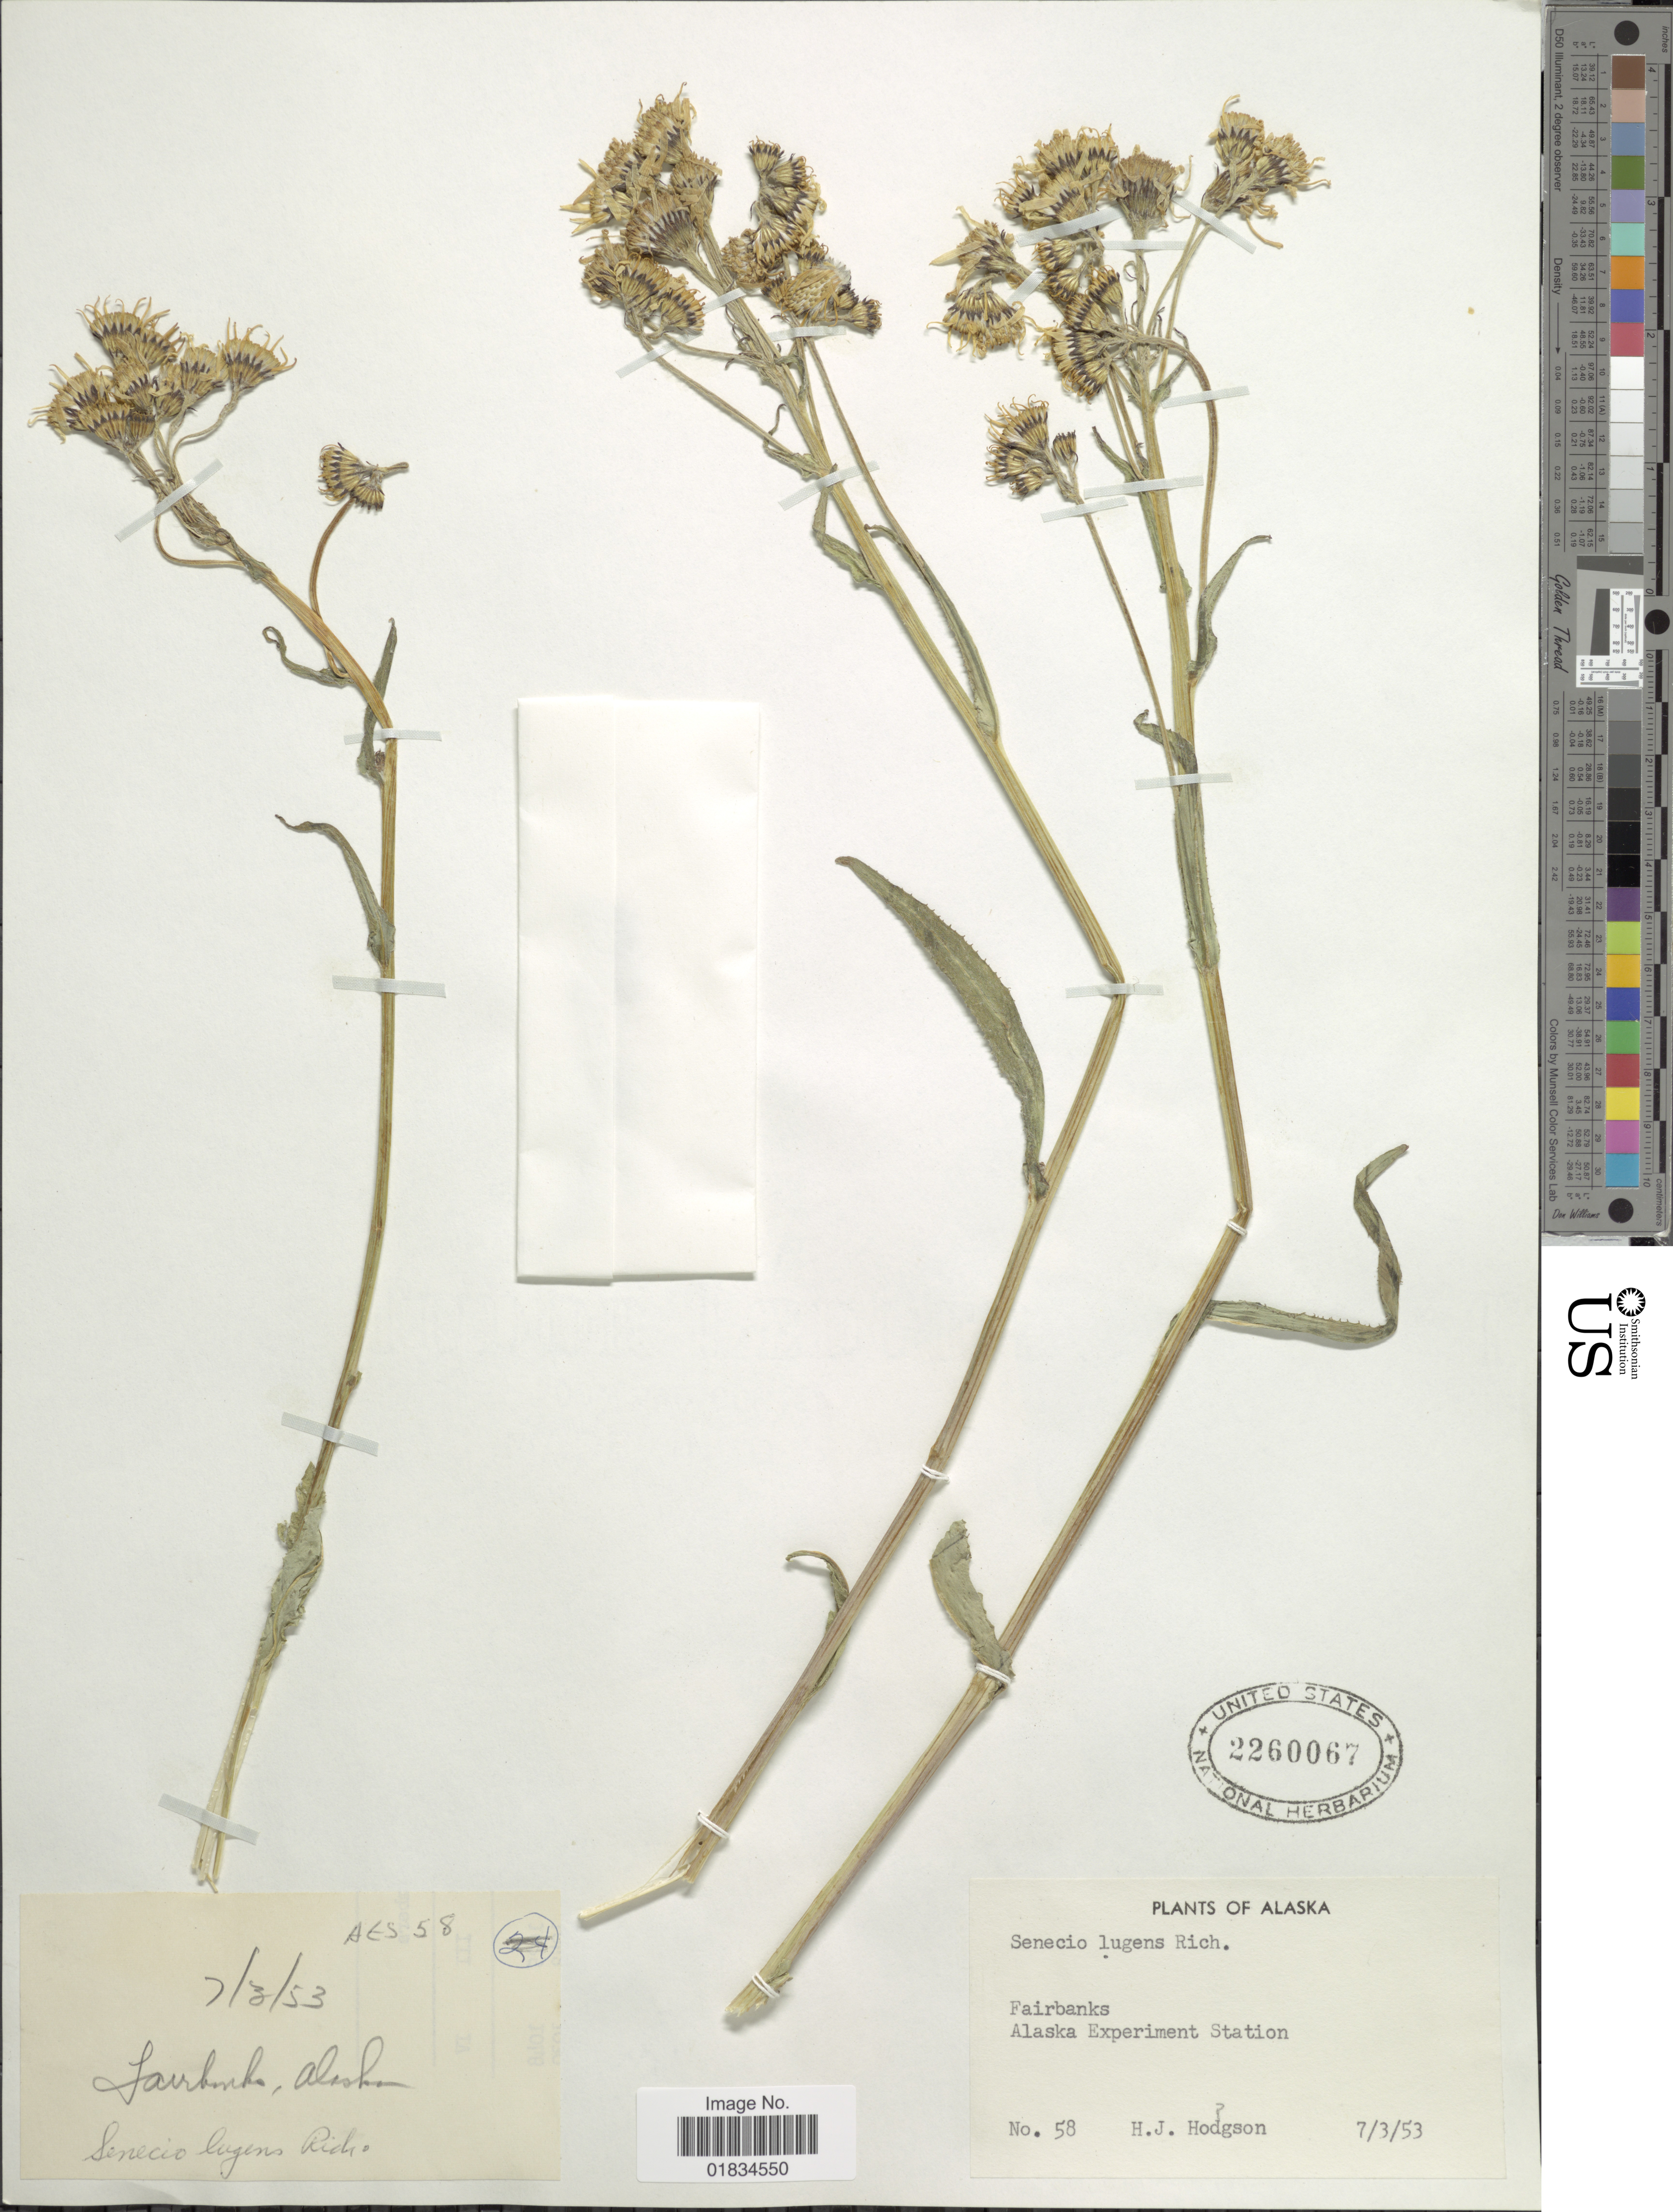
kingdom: Plantae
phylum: Tracheophyta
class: Magnoliopsida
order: Asterales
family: Asteraceae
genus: Senecio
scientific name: Senecio lugens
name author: Richardson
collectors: H. J. Hodgson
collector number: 58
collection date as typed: Transcribed d/m/y: 3/7/53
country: United States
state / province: Alaska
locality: Fairbanks, Alaska Experiment Station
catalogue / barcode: US 2260067